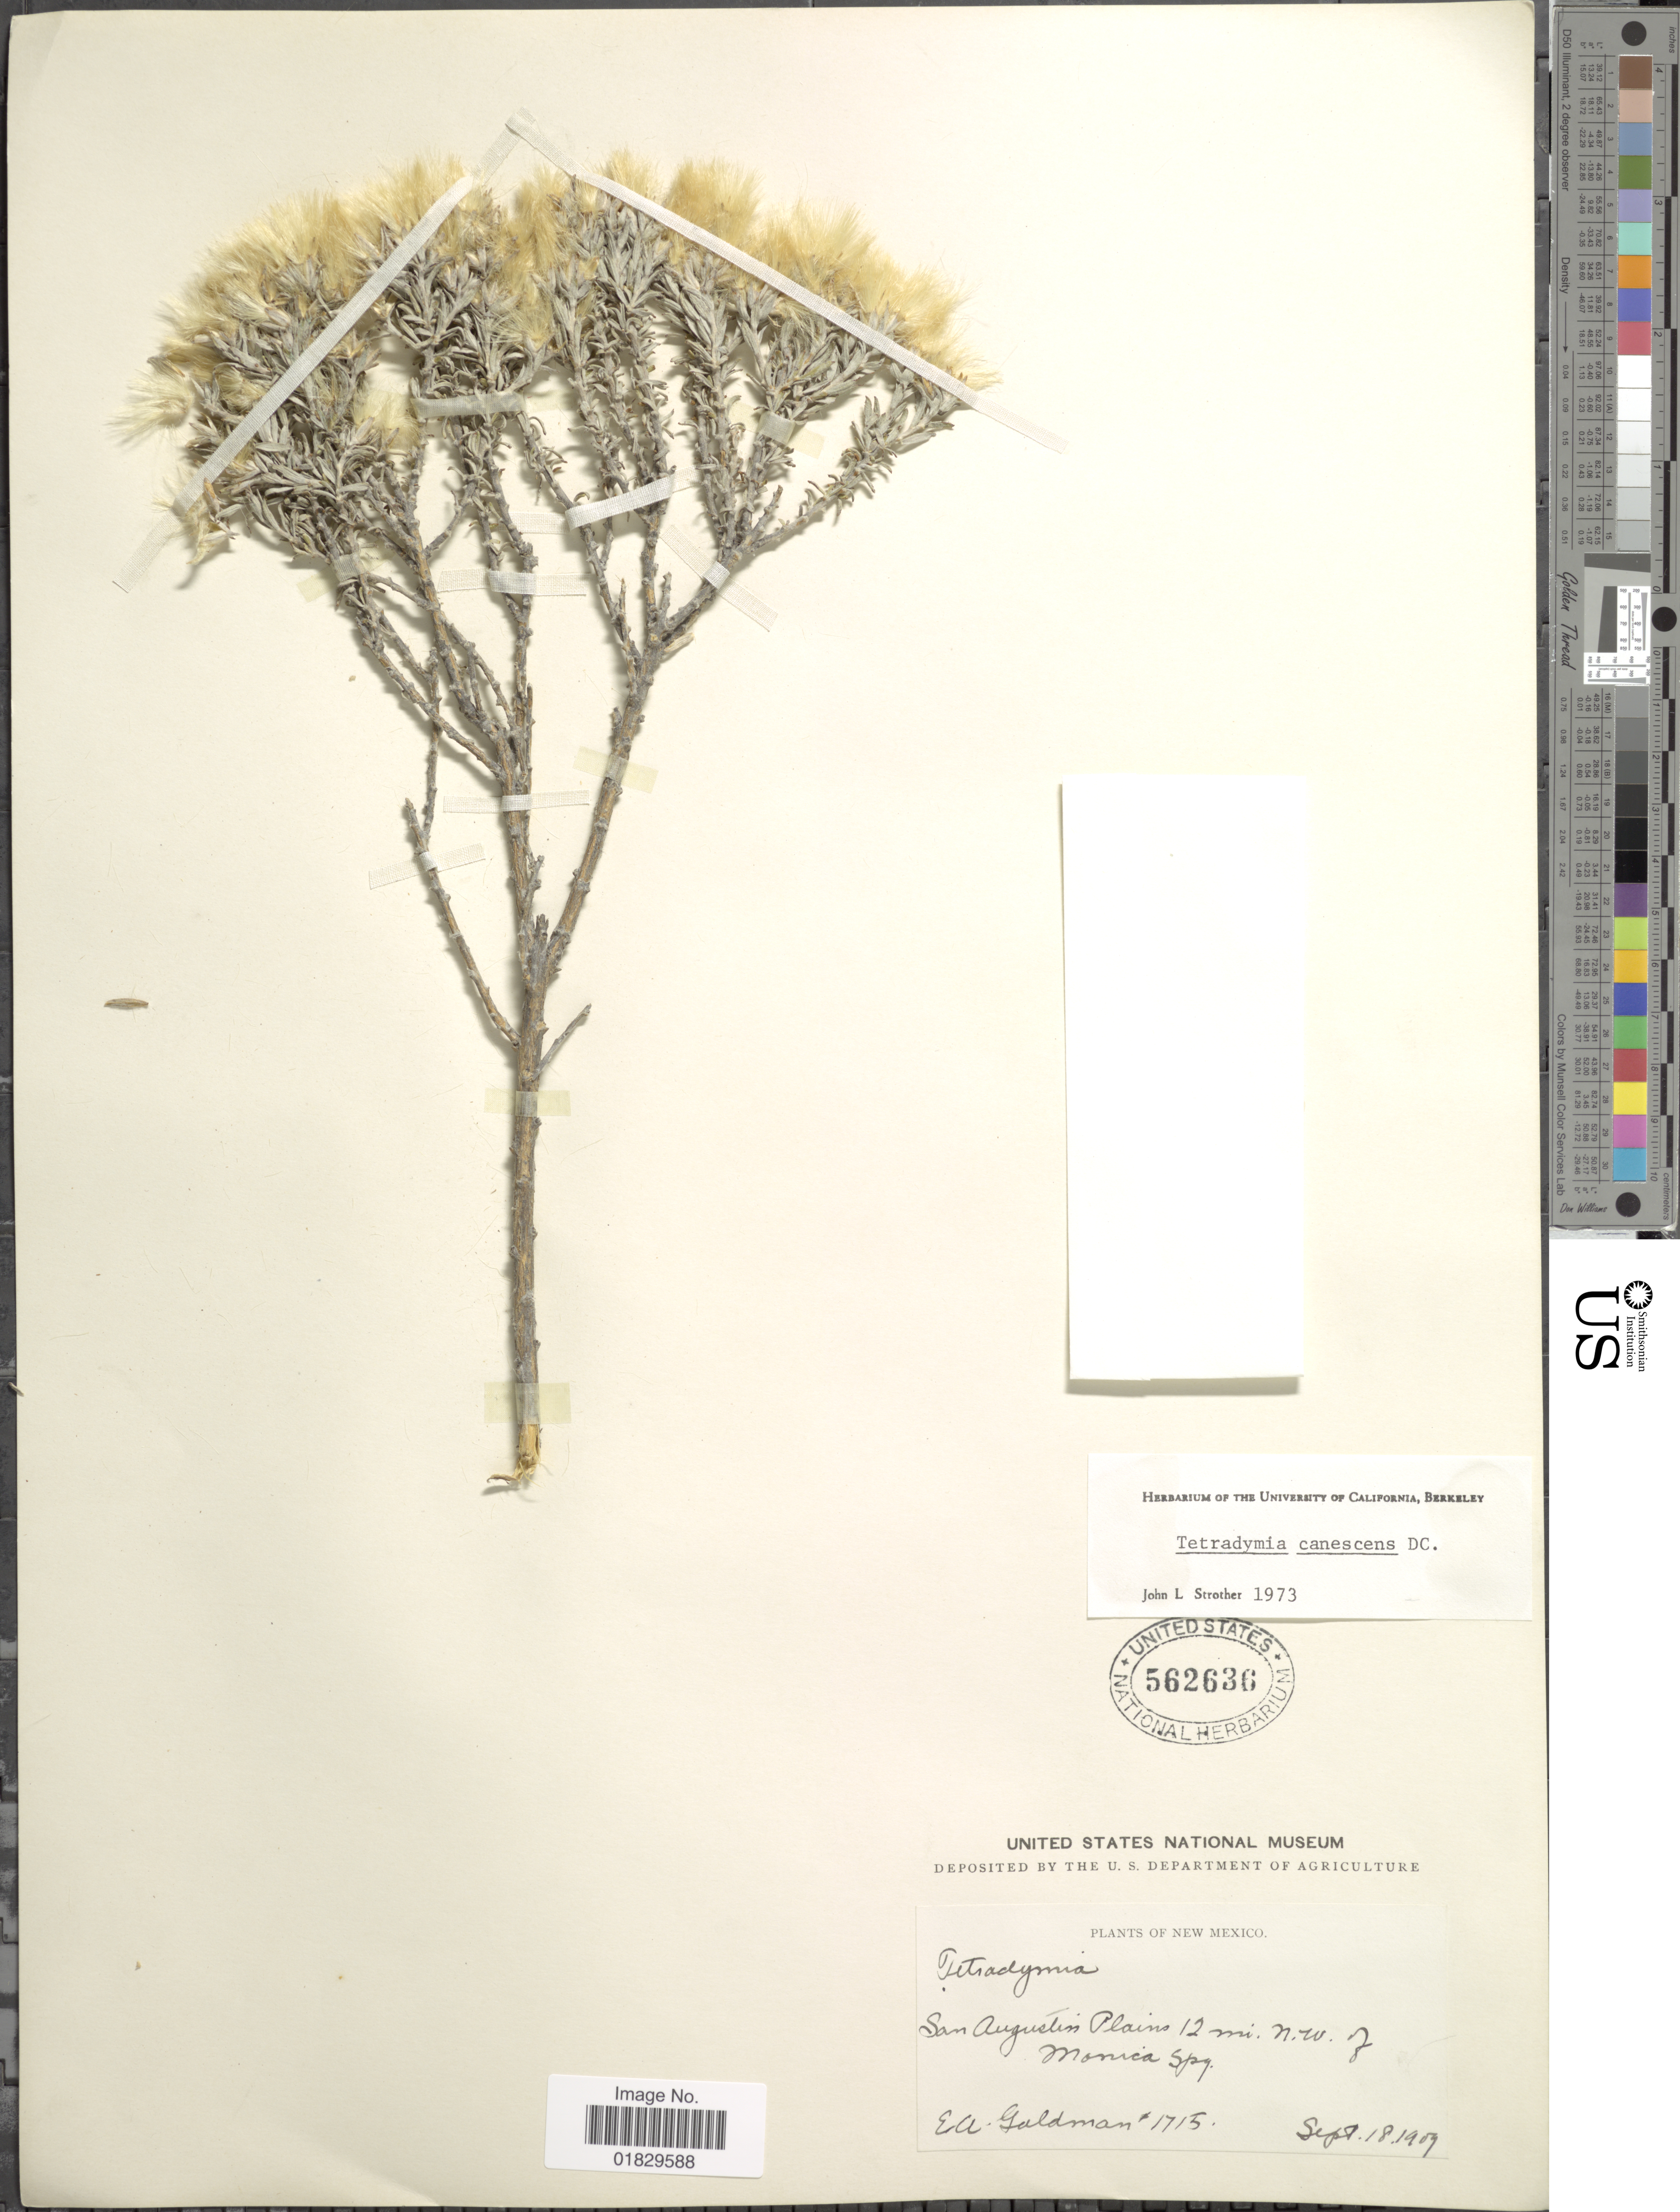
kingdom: Plantae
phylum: Tracheophyta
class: Magnoliopsida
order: Asterales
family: Asteraceae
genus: Tetradymia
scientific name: Tetradymia canescens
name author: DC.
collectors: E. A. Goldman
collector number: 1715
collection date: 1909-09-18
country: United States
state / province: New Mexico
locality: San Augustin Plains 12 mi. N.W. of Monica Spg.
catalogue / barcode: US 562636